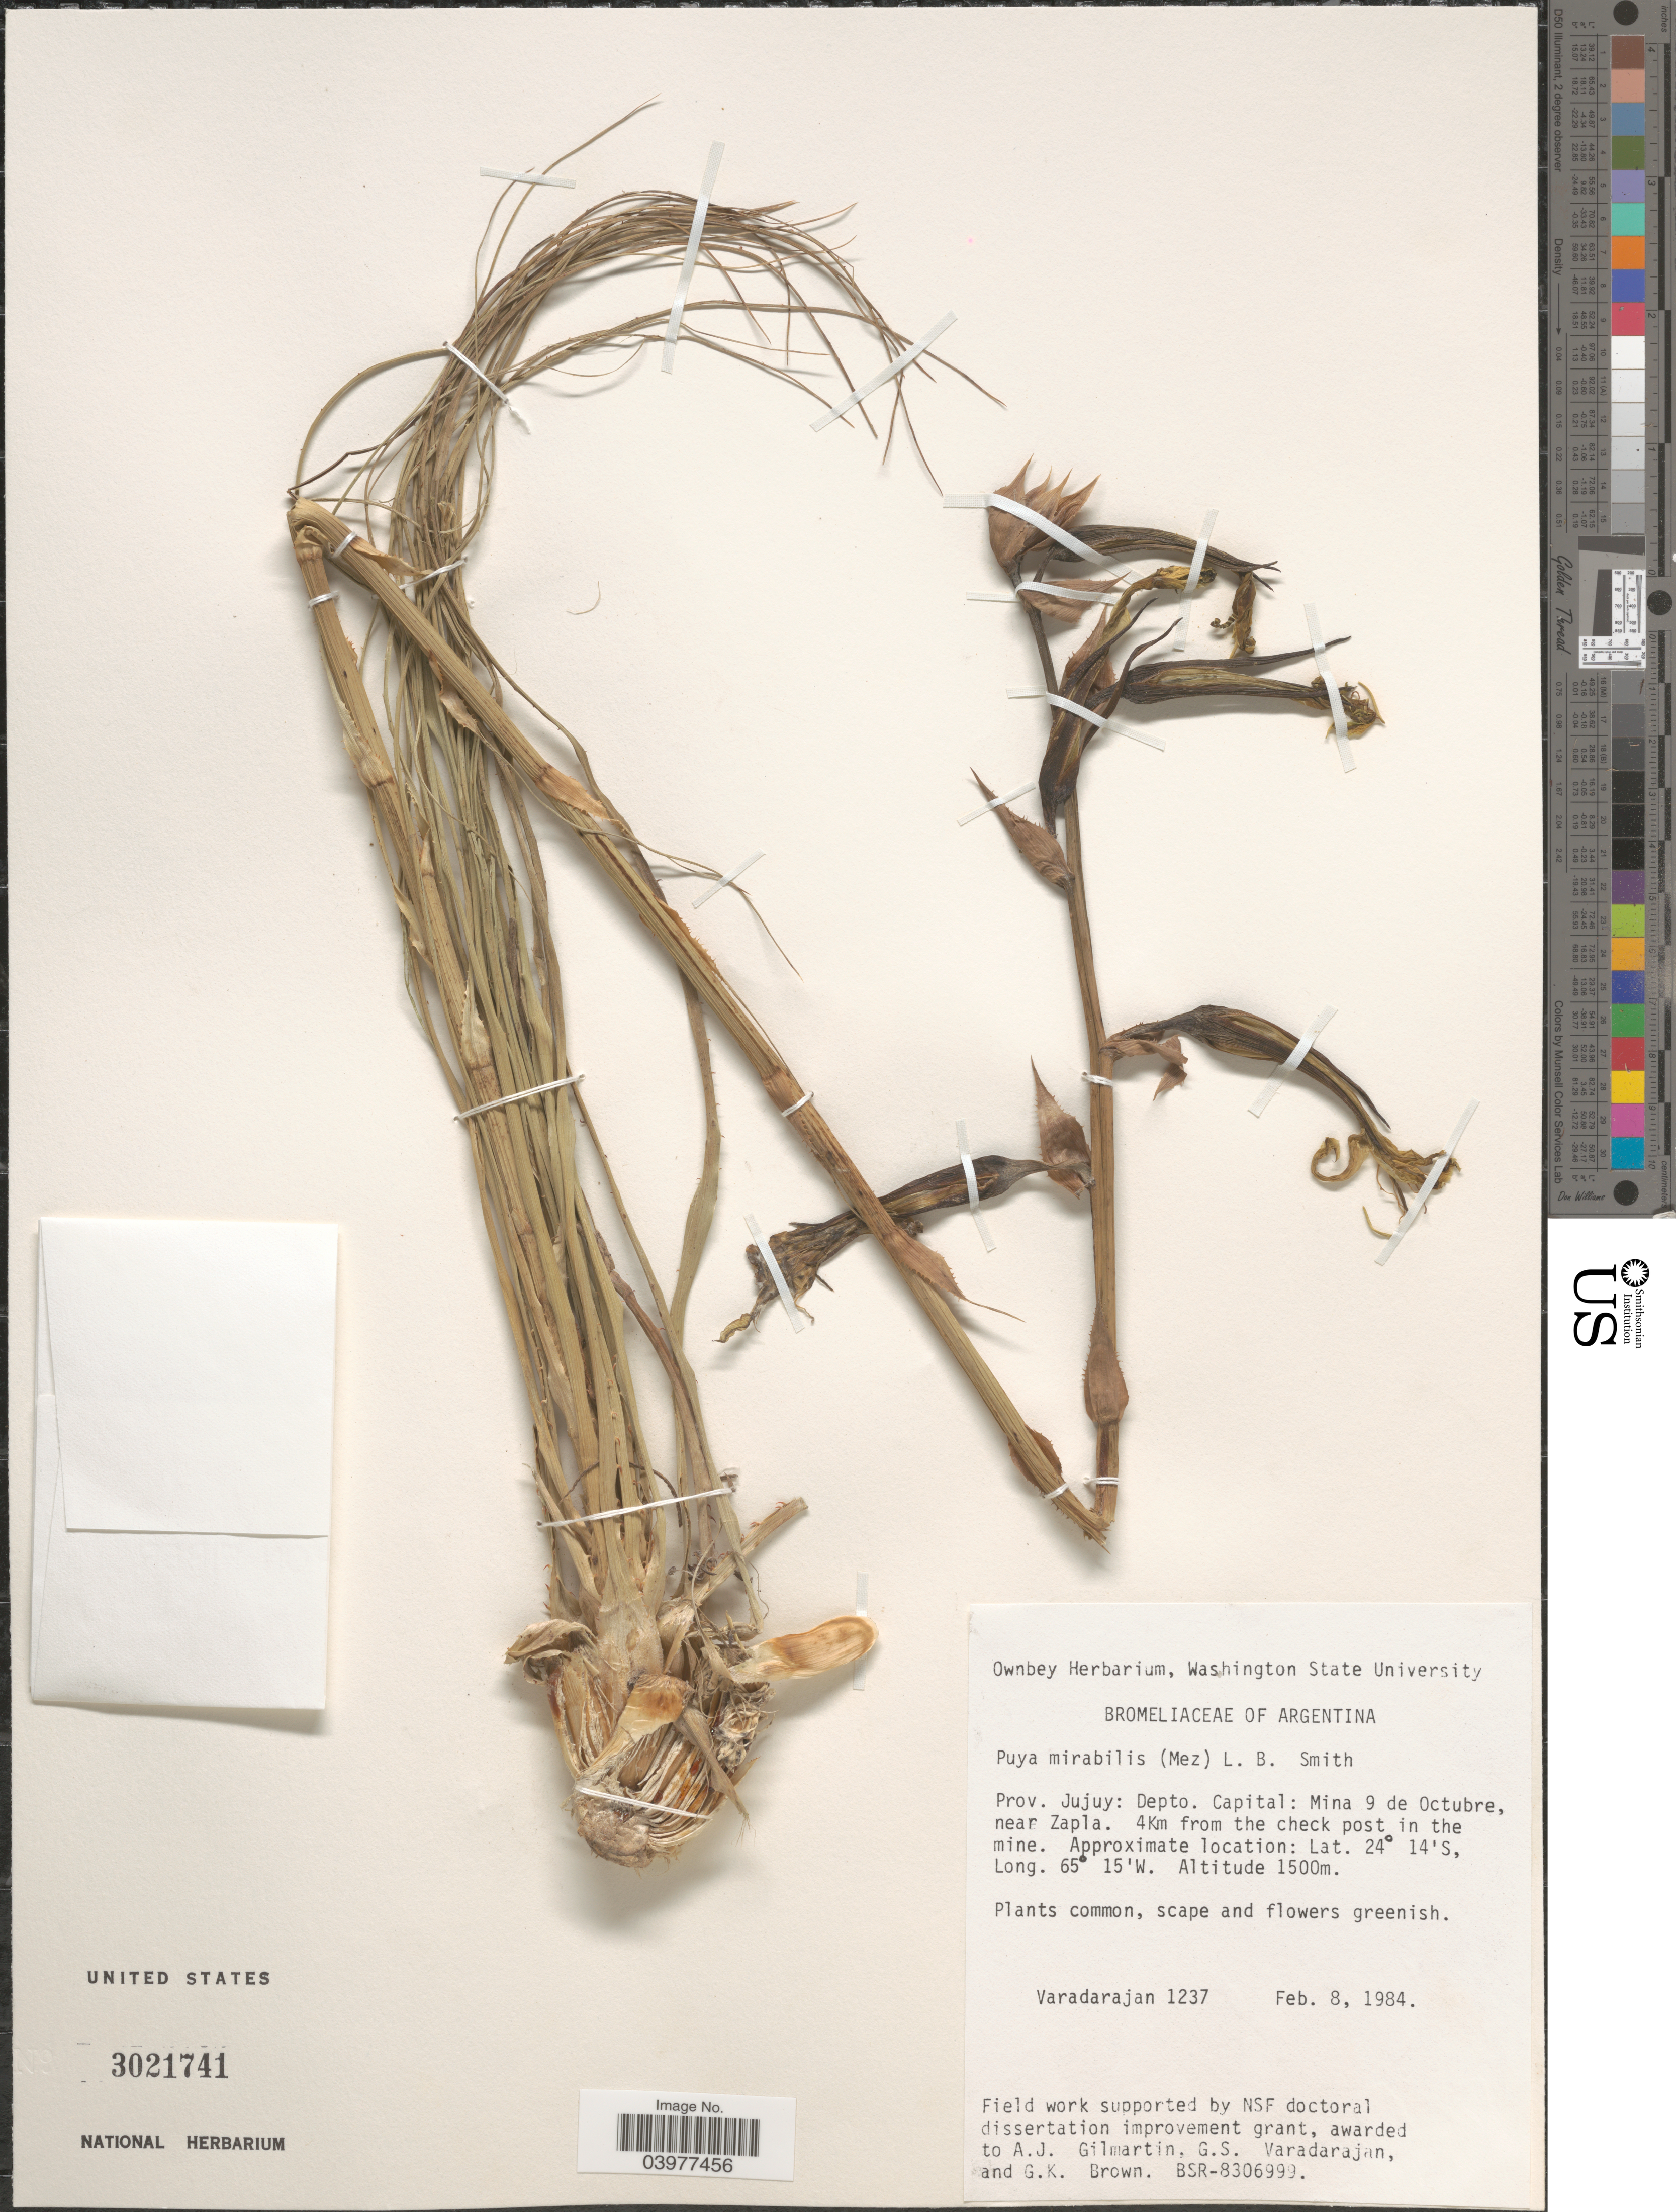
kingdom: Plantae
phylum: Tracheophyta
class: Liliopsida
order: Poales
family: Bromeliaceae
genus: Puya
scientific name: Puya mirabilis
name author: (Mez) L.B. Sm.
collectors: G. S. Varadarajan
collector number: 1237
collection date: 1984-02-08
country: Argentina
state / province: Jujuy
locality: Depto. Capital: MIna 9 de Octubre, near Zapla. 4Km from the check post in the mine.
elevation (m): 1500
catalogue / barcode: US 3021741